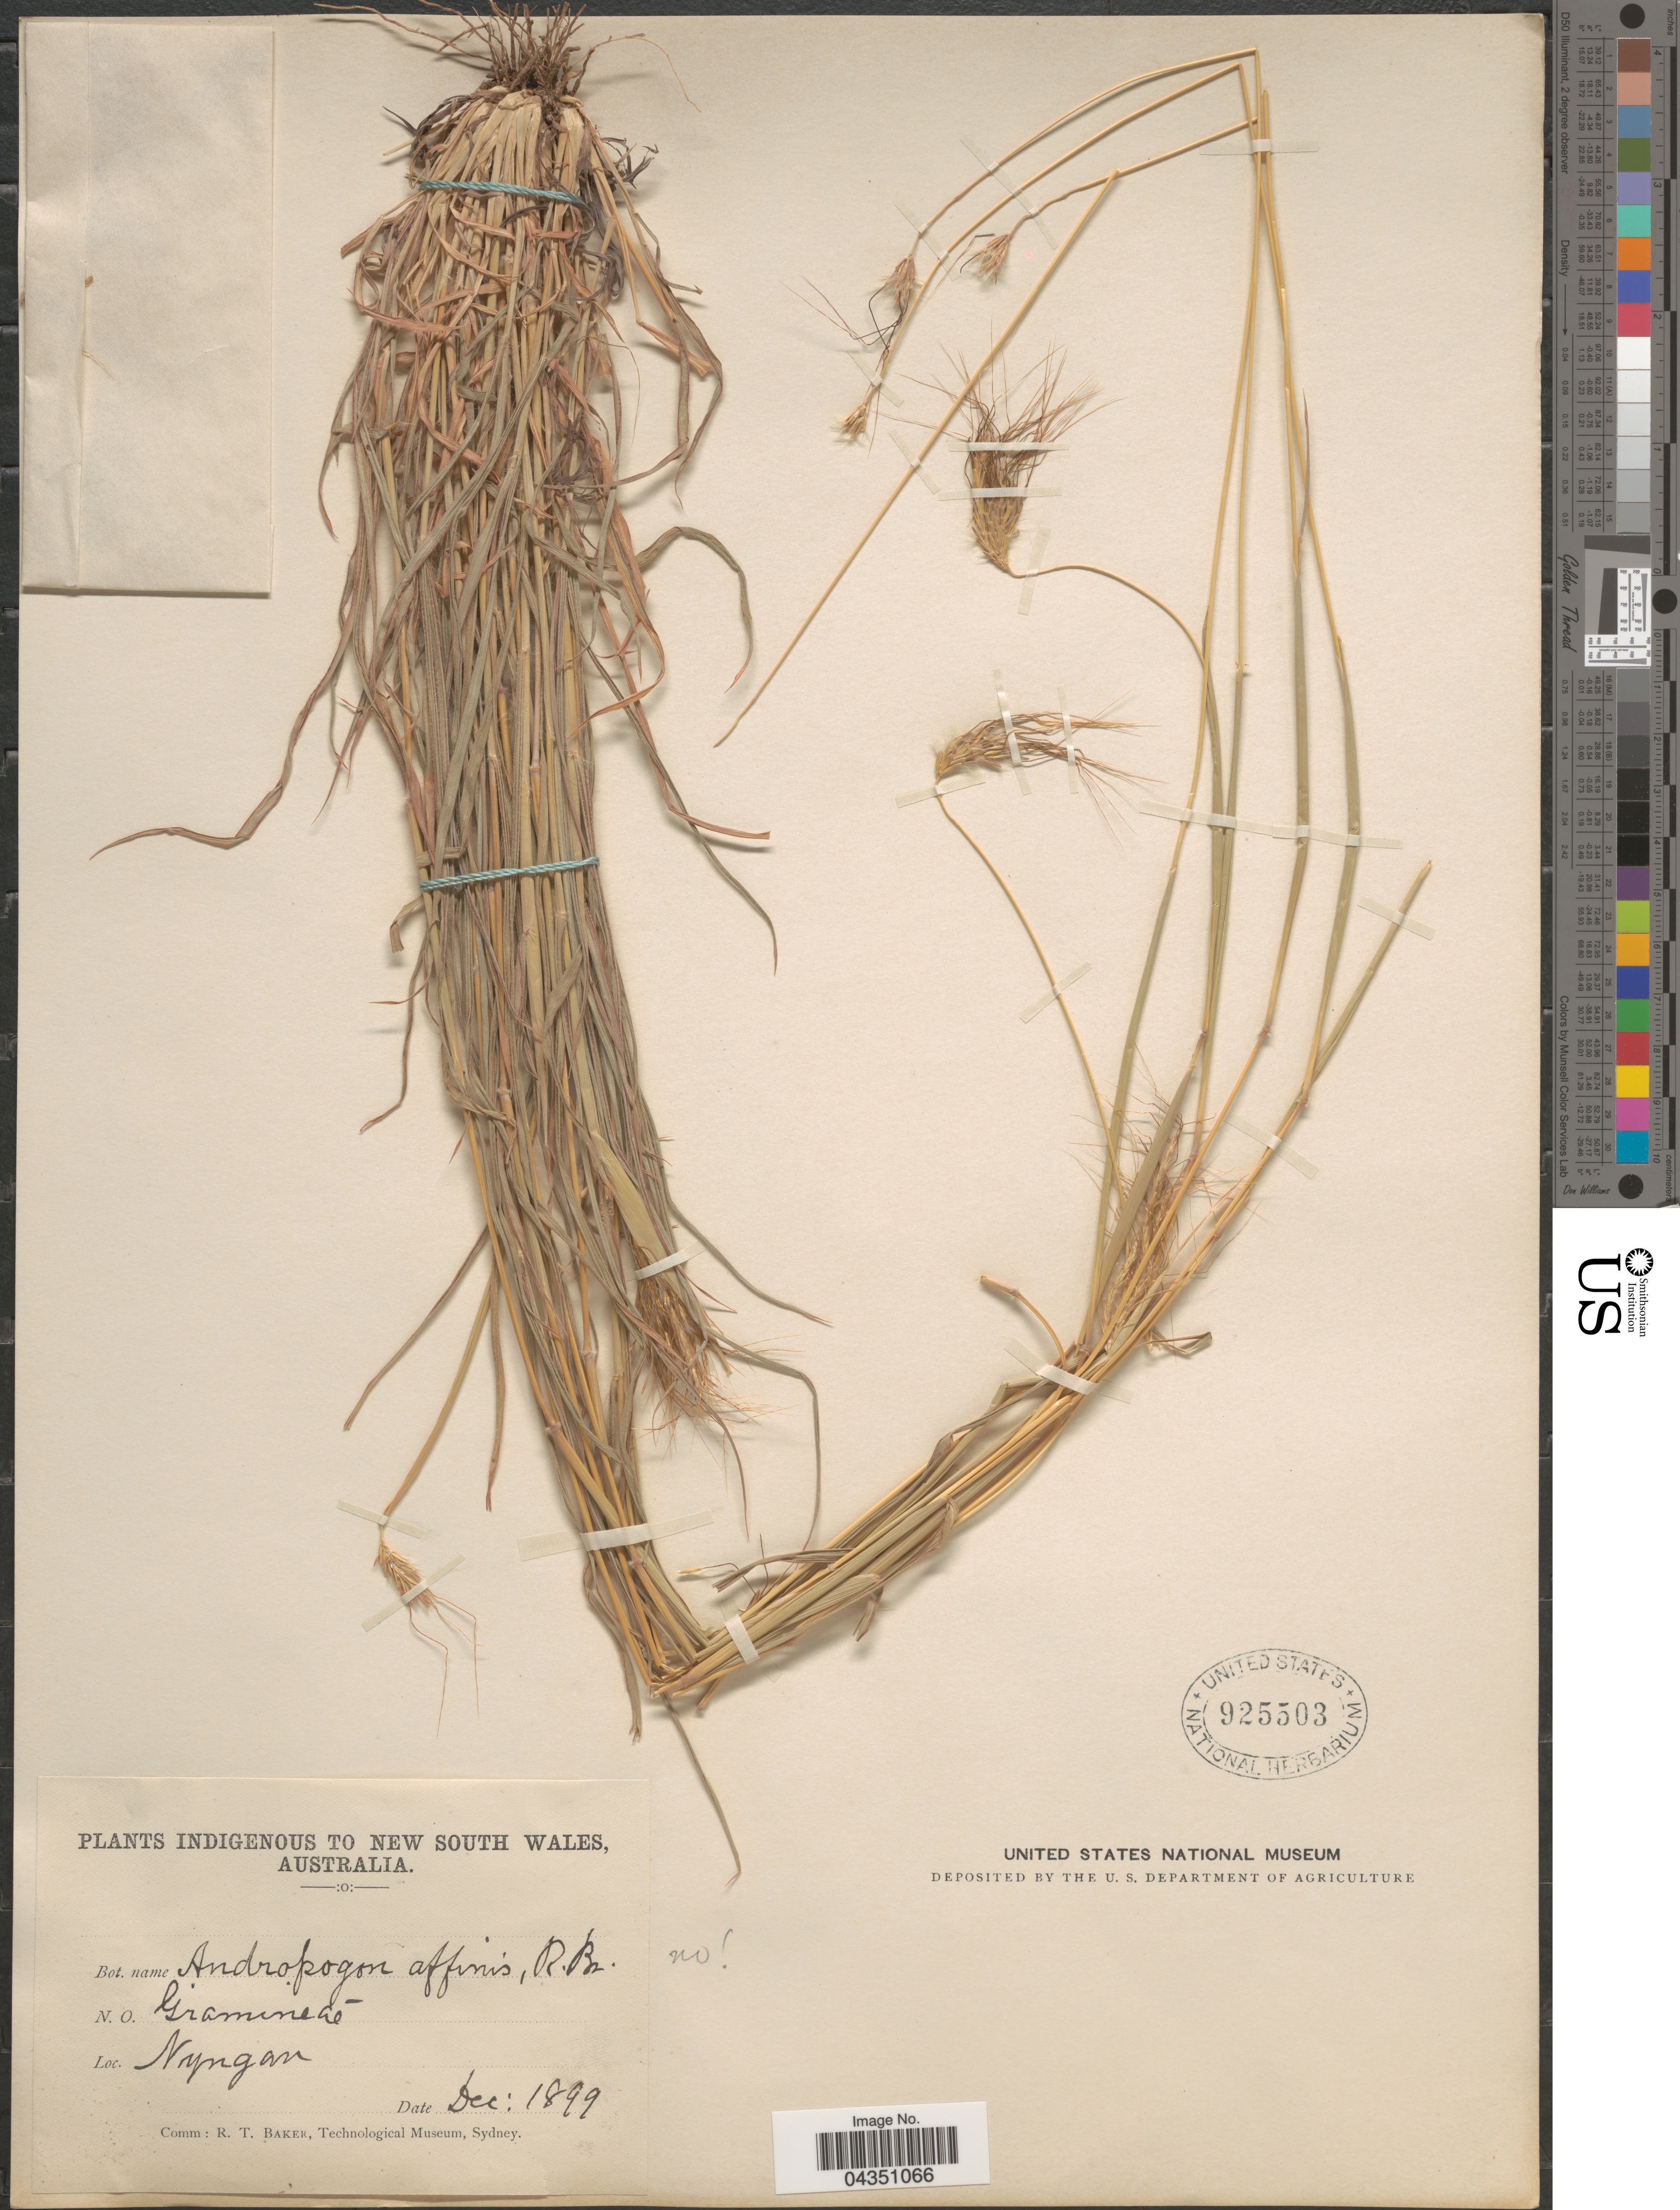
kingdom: Plantae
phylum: Tracheophyta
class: Liliopsida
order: Poales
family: Poaceae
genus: Dichanthium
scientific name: Dichanthium sericeum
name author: (R. Br.) A. Camus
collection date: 1899-12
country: Australia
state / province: New South Wales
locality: Nyngan.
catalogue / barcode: US 925503